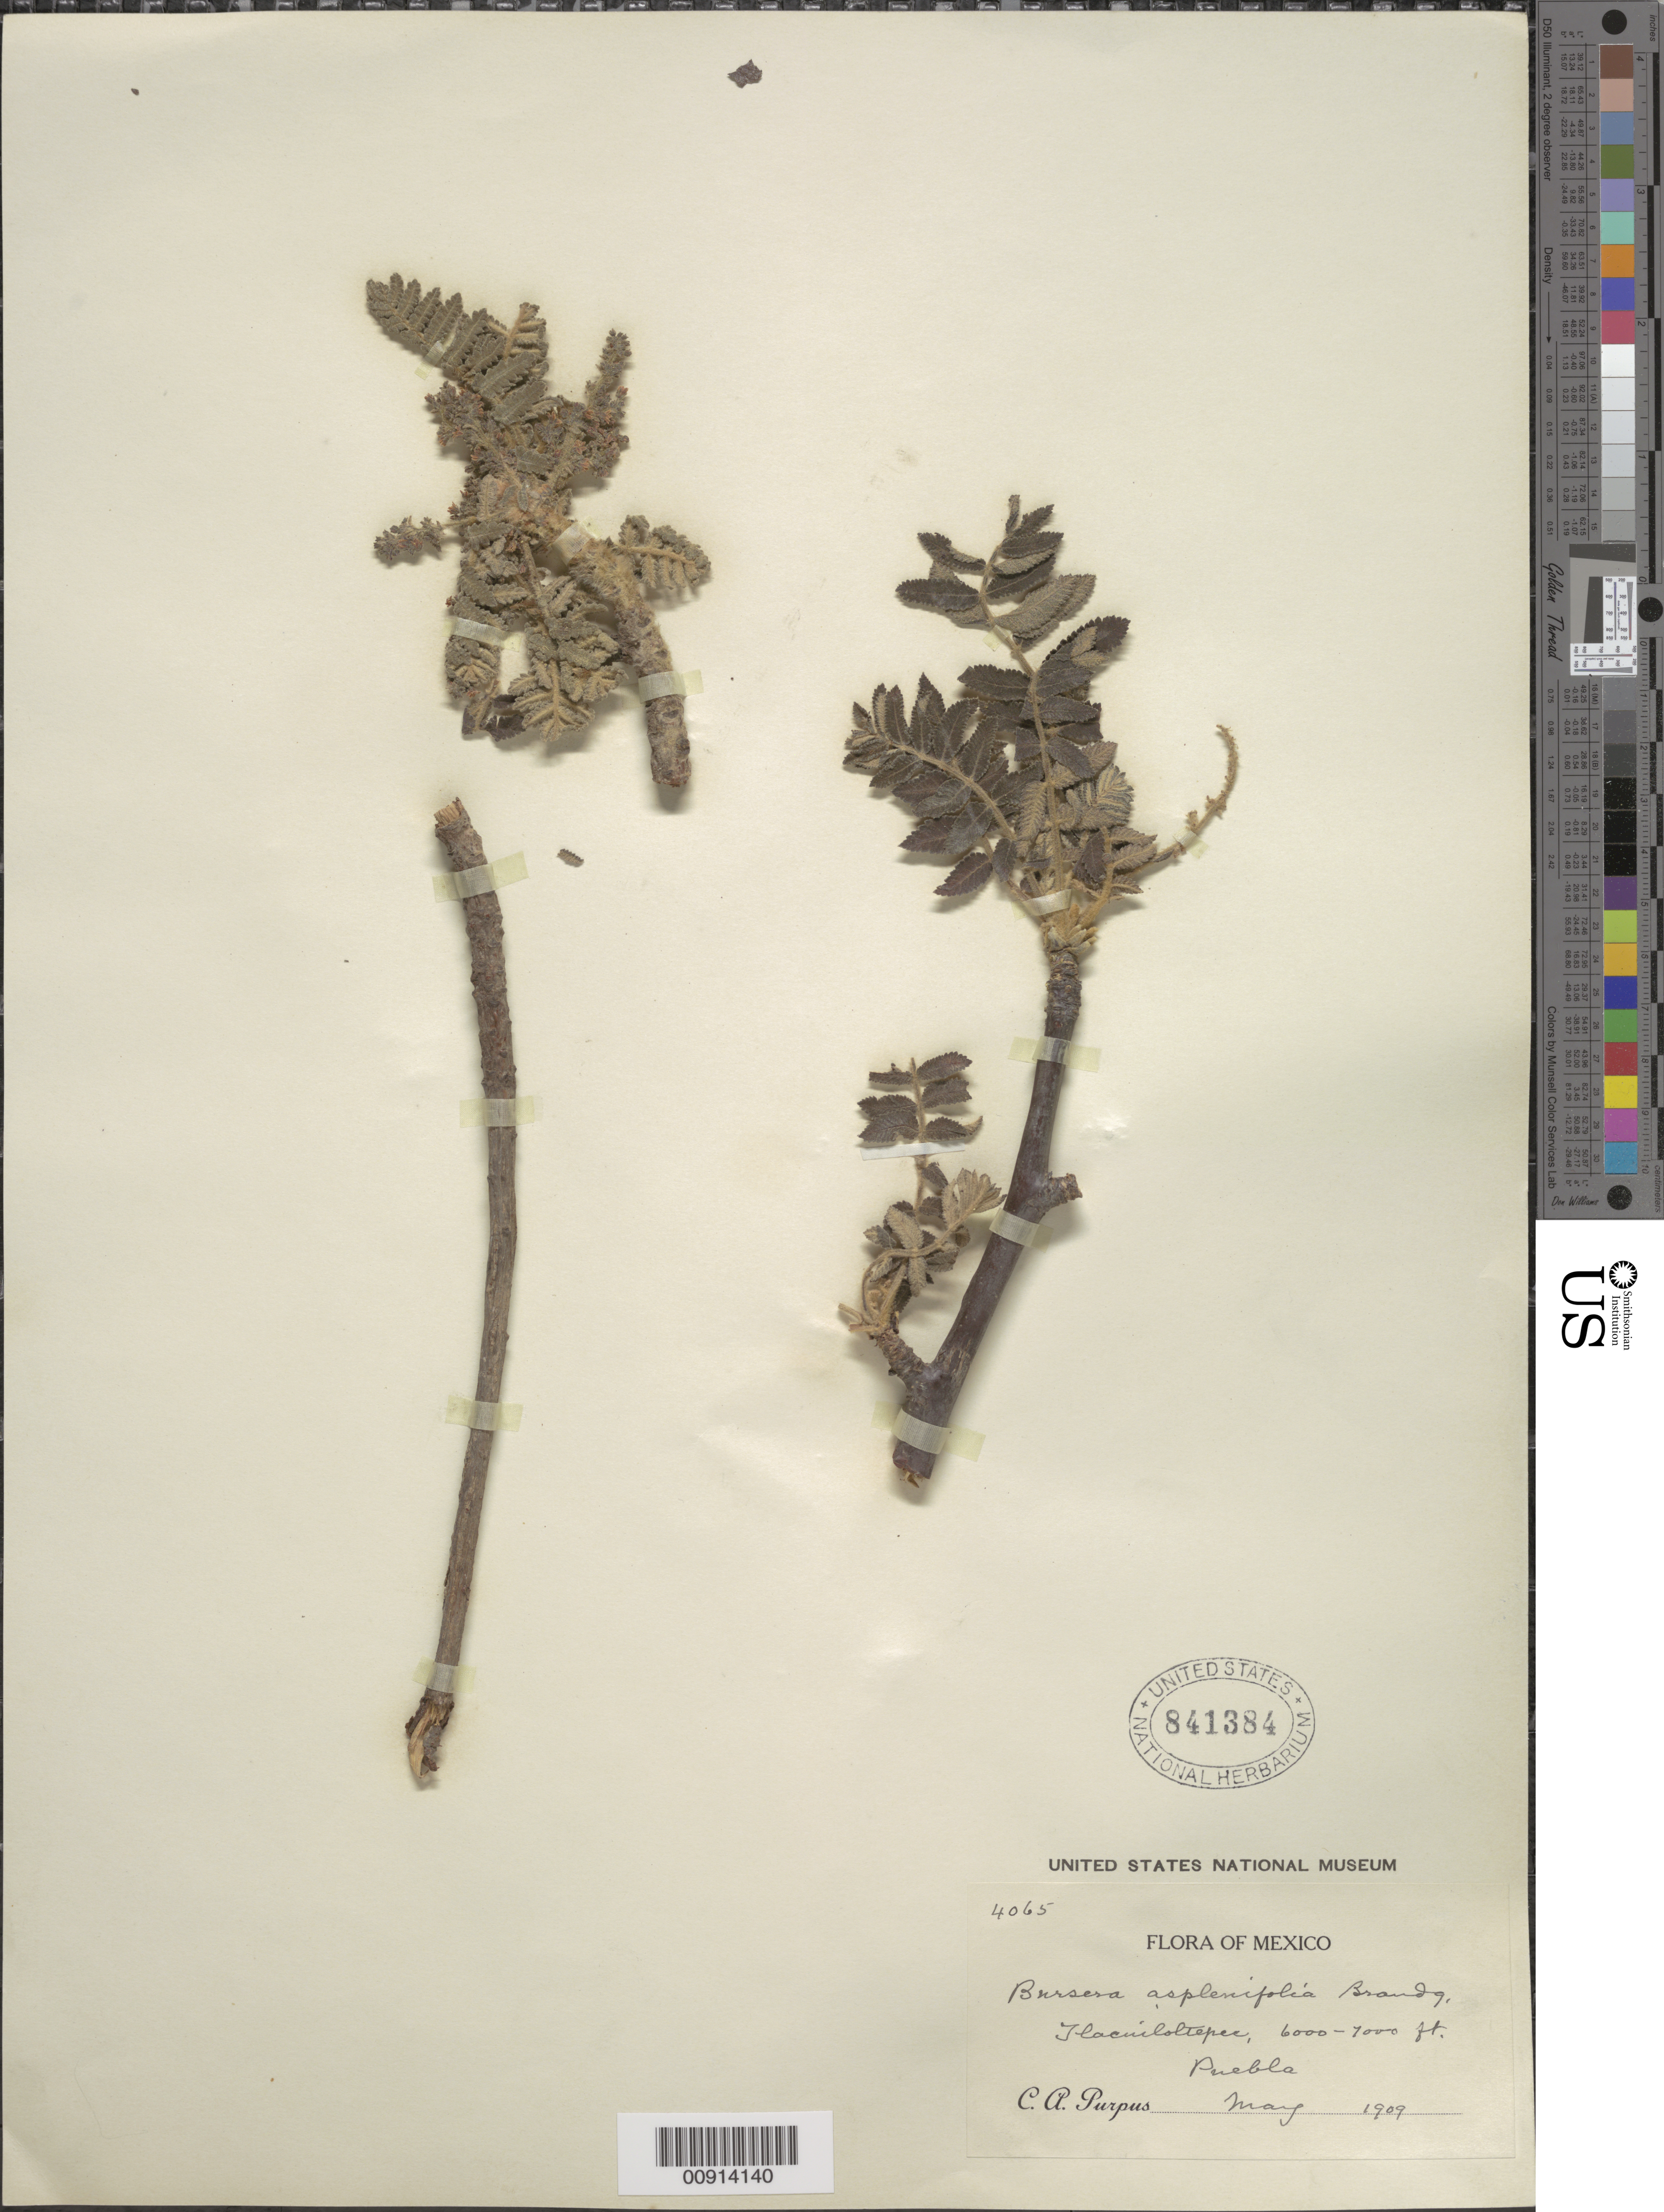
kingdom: Plantae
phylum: Tracheophyta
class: Magnoliopsida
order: Sapindales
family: Burseraceae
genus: Bursera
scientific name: Bursera sp.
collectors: C. A. Purpus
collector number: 4065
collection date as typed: May 1909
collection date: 1909-05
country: Mexico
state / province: Puebla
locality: Tlacuiloltepec, Puebla.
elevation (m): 1829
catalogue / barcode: US 841384